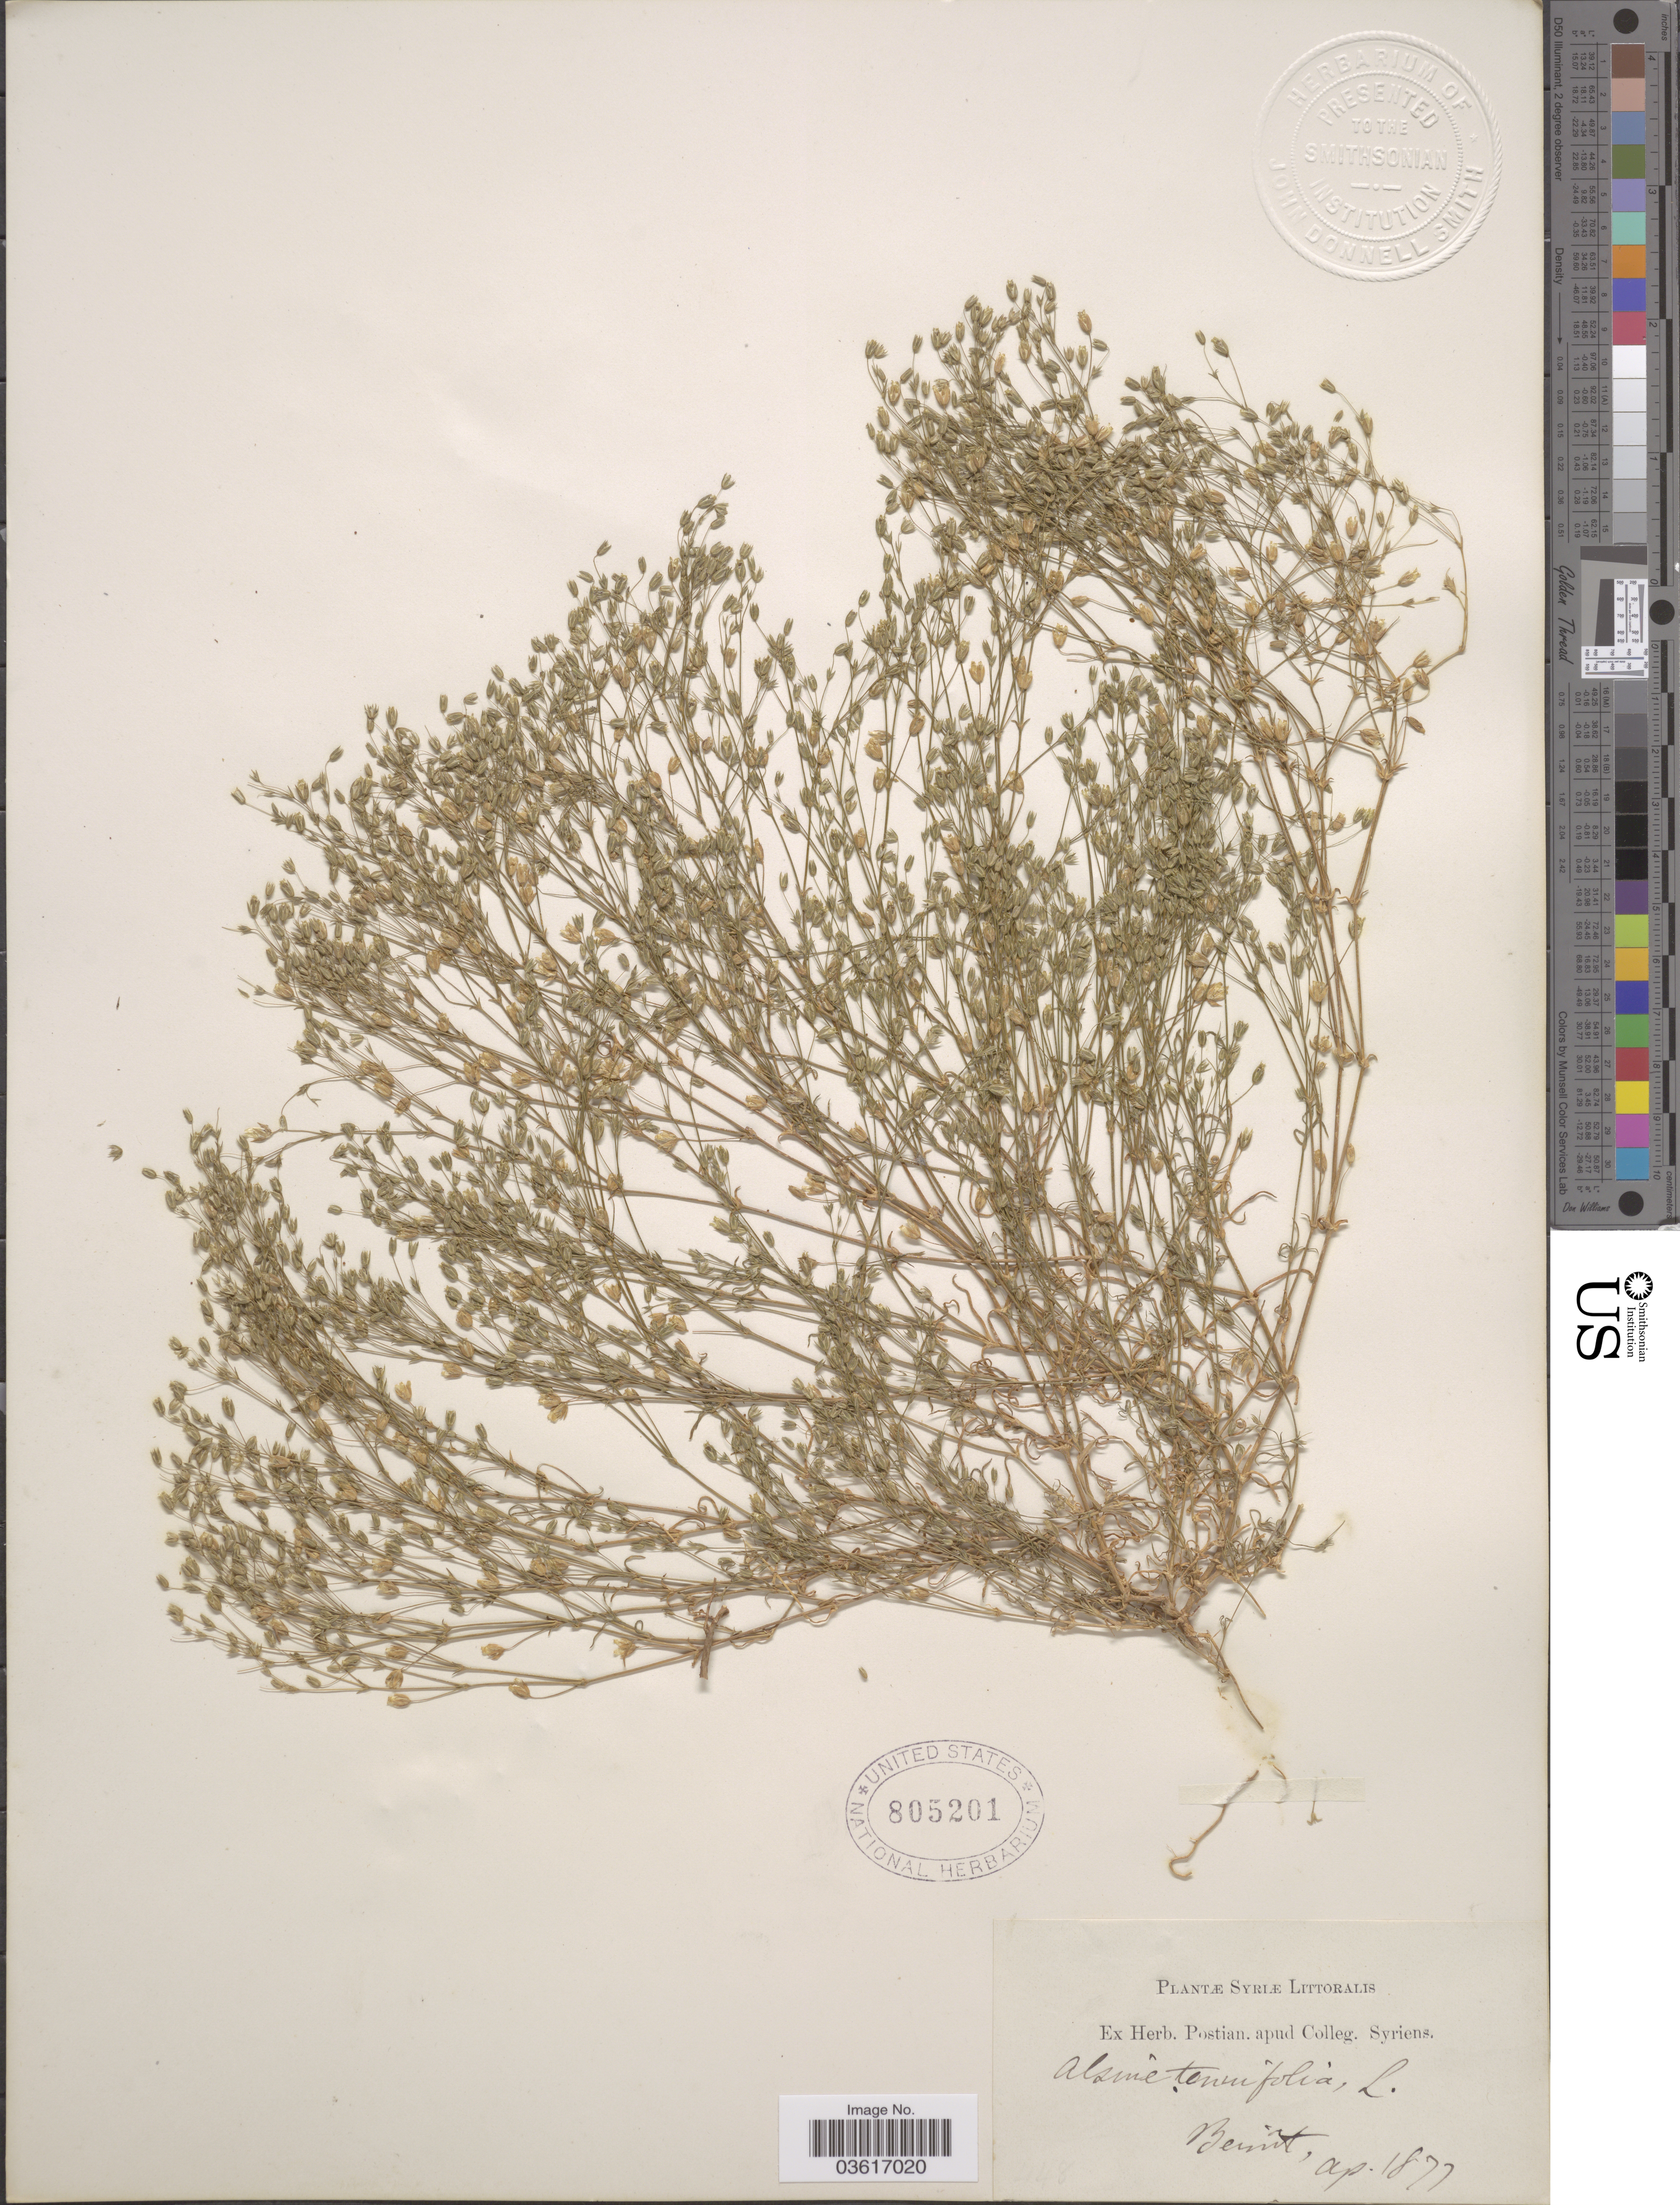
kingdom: Plantae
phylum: Tracheophyta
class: Magnoliopsida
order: Caryophyllales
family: Caryophyllaceae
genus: Minuartia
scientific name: Minuartia hybrida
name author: (Vill.) Schischk.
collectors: ex herb. Postian. apud Colleg. Syriens. Protest. USE "Fannie P. A. Shepard" (10308853) AS PRIMARY COLLECTOR INSTEAD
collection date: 1877-04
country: Lebanon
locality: Syriæ Littoralis. Beirut.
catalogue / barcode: US 805201